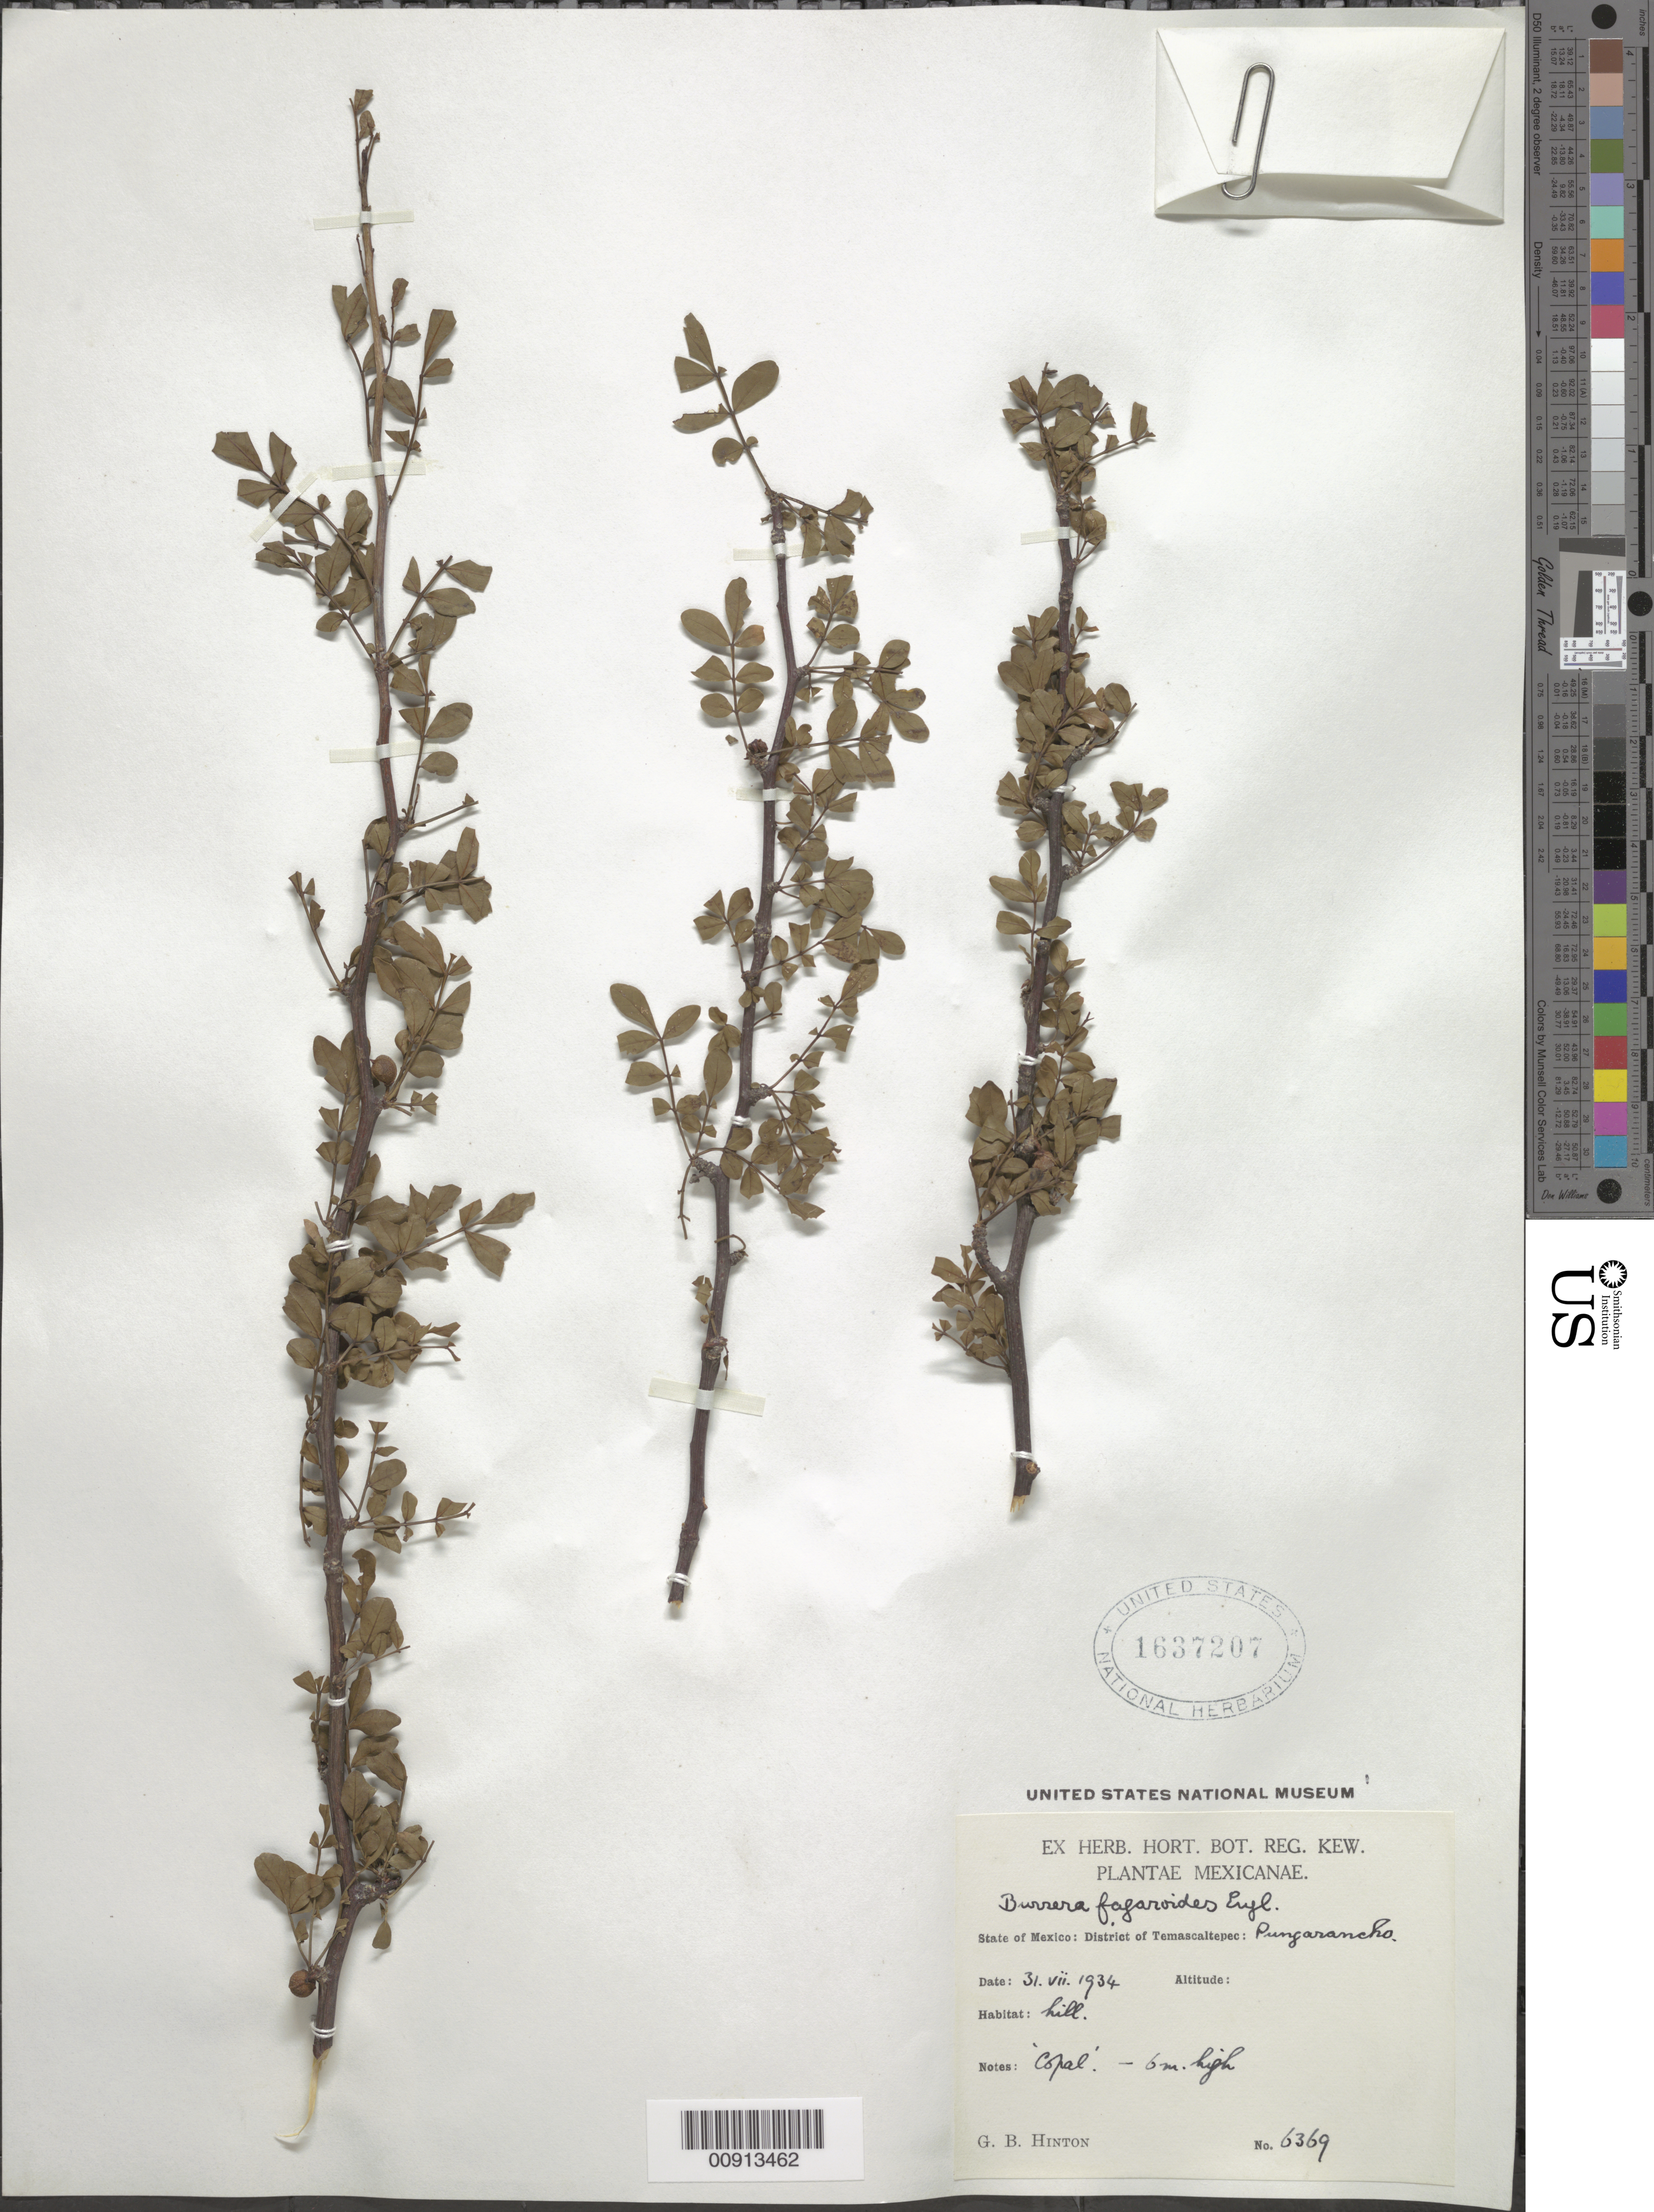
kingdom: Plantae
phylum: Tracheophyta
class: Magnoliopsida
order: Sapindales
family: Burseraceae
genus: Bursera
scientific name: Bursera inaguensis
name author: Britton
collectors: G. B. Hinton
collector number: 6369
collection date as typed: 31 Jul 1934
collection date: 1934-07-31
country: Mexico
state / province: México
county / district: Temascaltepec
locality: State of Mexico: District of Temascaltepec: Pungarancho.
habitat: Hill.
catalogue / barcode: US 1637207